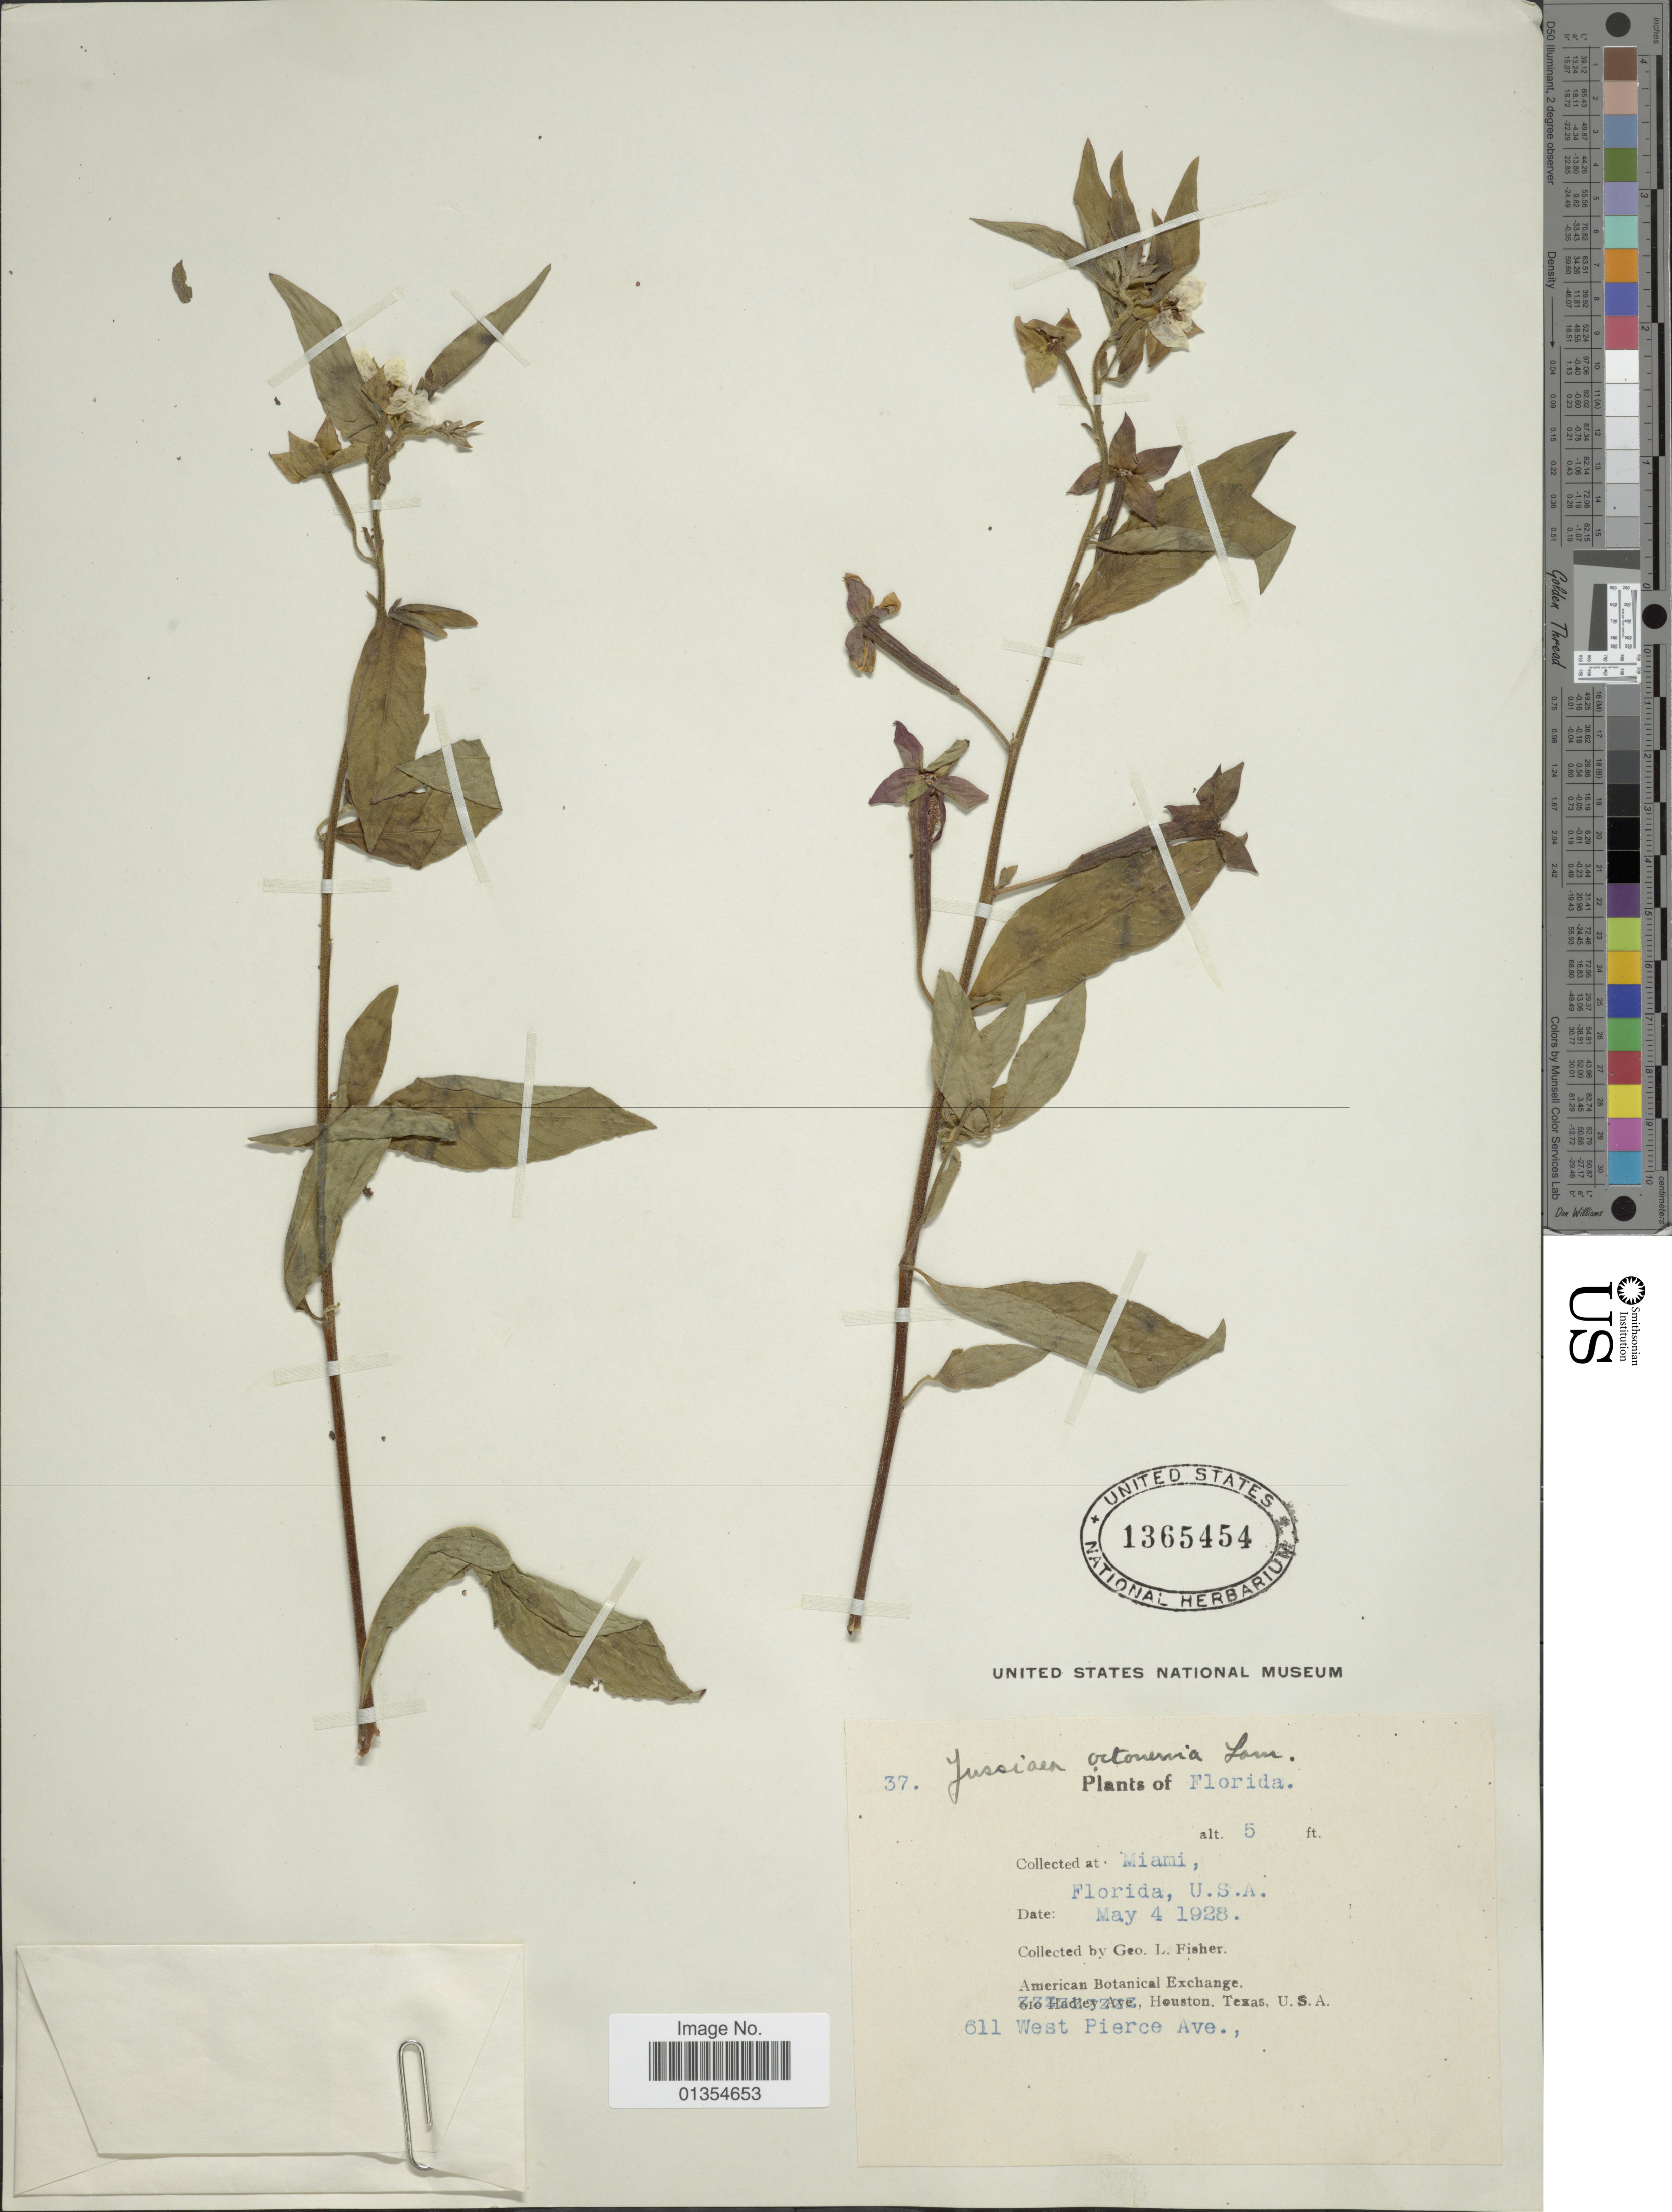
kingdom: Plantae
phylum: Tracheophyta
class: Magnoliopsida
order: Myrtales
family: Onagraceae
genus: Ludwigia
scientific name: Ludwigia octovalvis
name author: (Jacq.) P.H. Raven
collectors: G. L. Fisher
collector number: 37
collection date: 1928-05-04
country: United States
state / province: Florida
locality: Miami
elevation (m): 2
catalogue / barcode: US 1365454